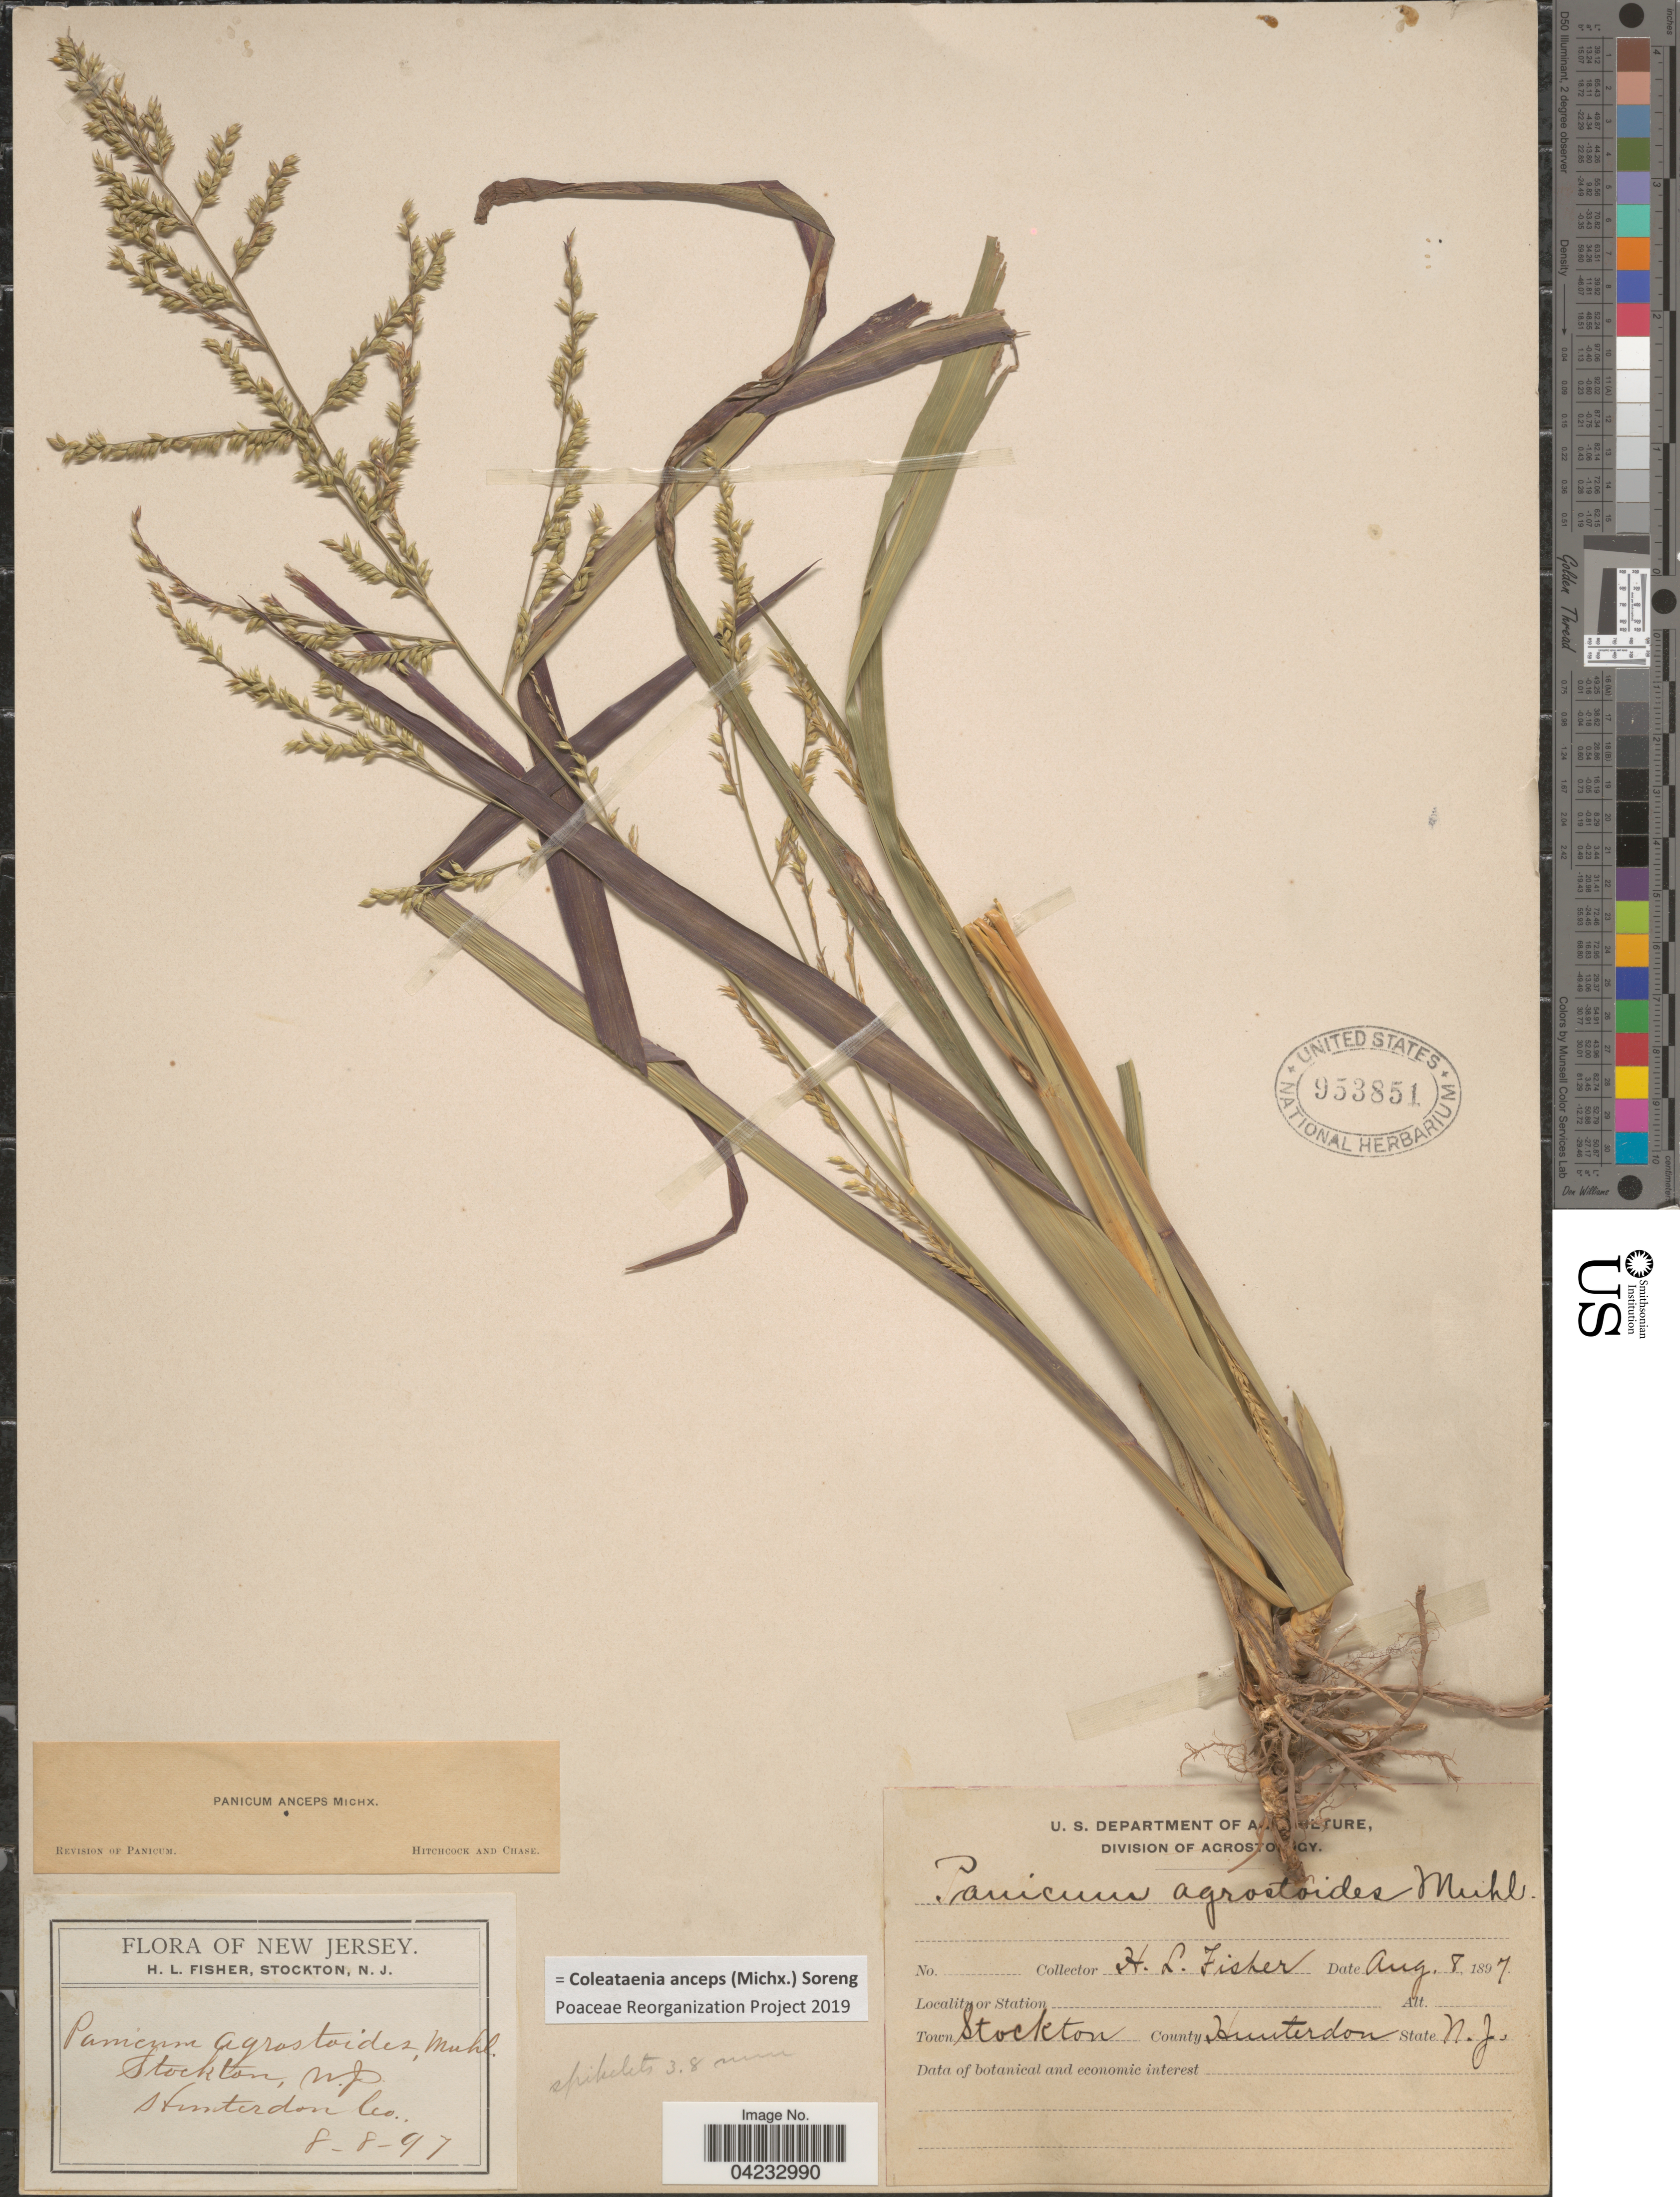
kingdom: Plantae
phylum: Tracheophyta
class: Liliopsida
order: Poales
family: Poaceae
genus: Coleataenia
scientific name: Coleataenia anceps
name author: (Michx.) Soreng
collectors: H. L. Fisher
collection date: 1897-08-08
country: United States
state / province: New Jersey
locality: Stockton. Hunterdon Co.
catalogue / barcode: US 953851